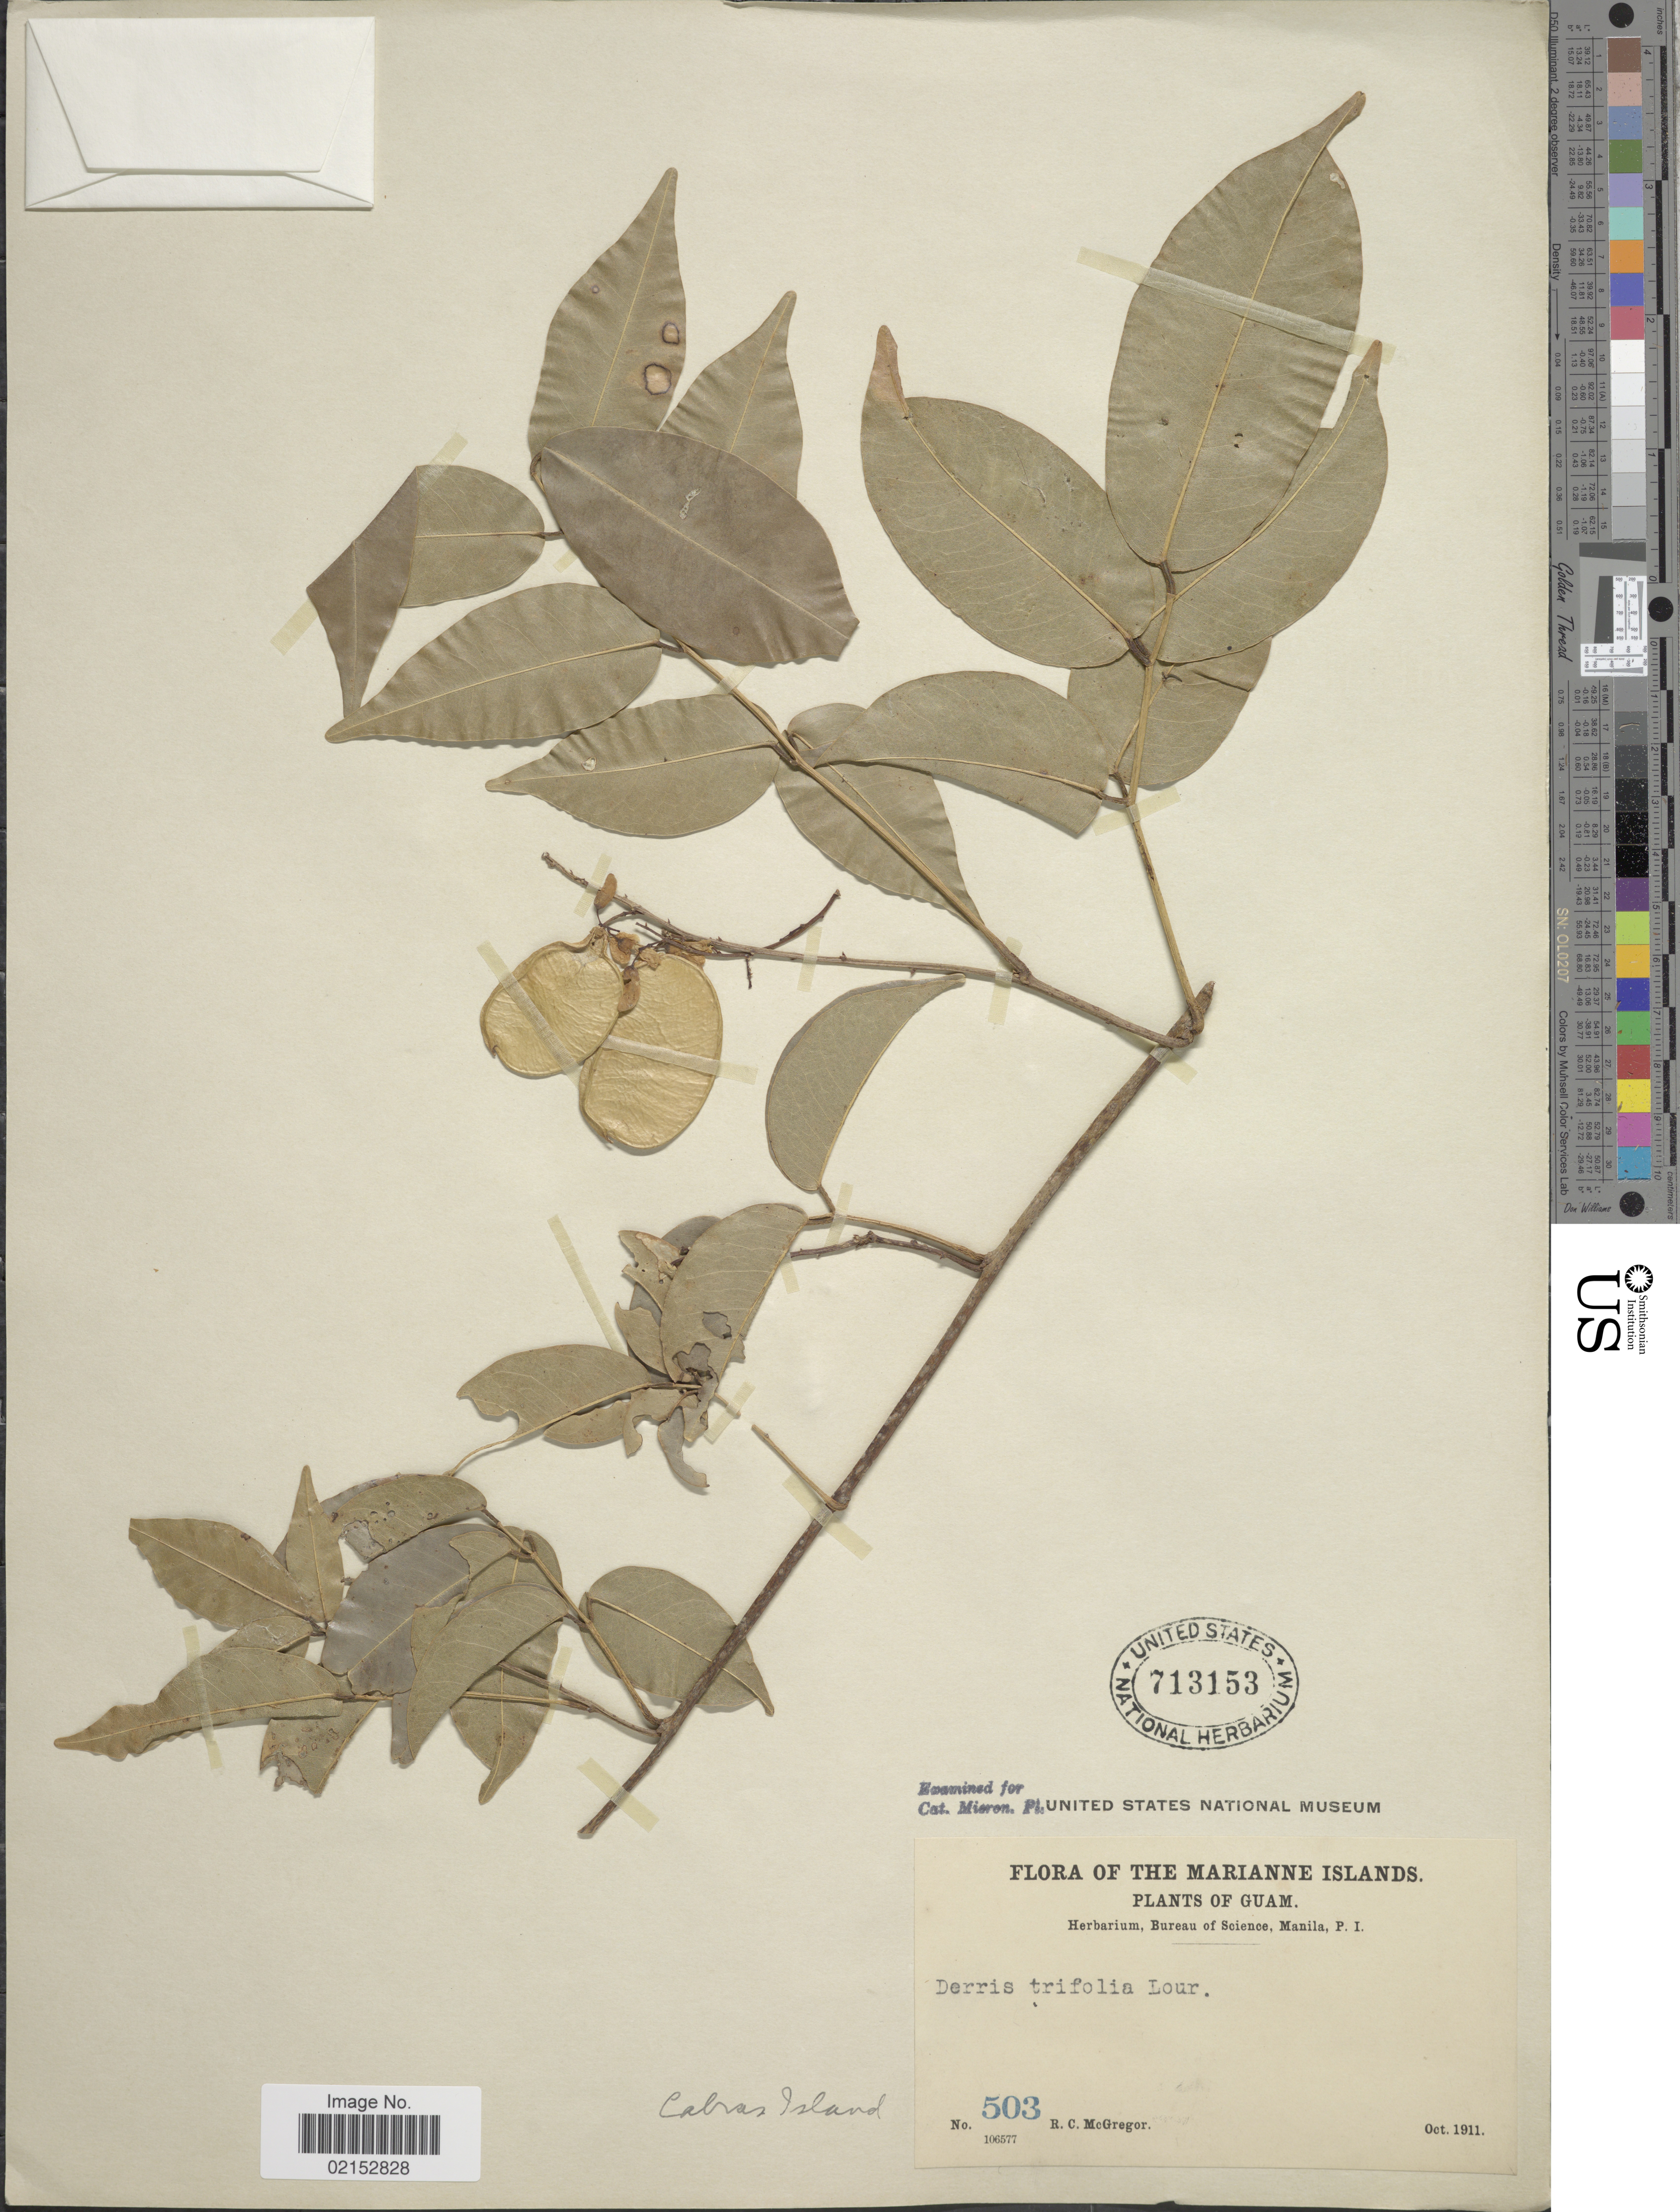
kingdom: Plantae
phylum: Tracheophyta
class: Magnoliopsida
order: Fabales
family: Fabaceae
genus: Derris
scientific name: Derris trifoliata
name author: Lour.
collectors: R. C. McGregor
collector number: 503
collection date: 1911-10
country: Guam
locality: The Marianne Islands, Cabras [interpreted] Island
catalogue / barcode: US 713153